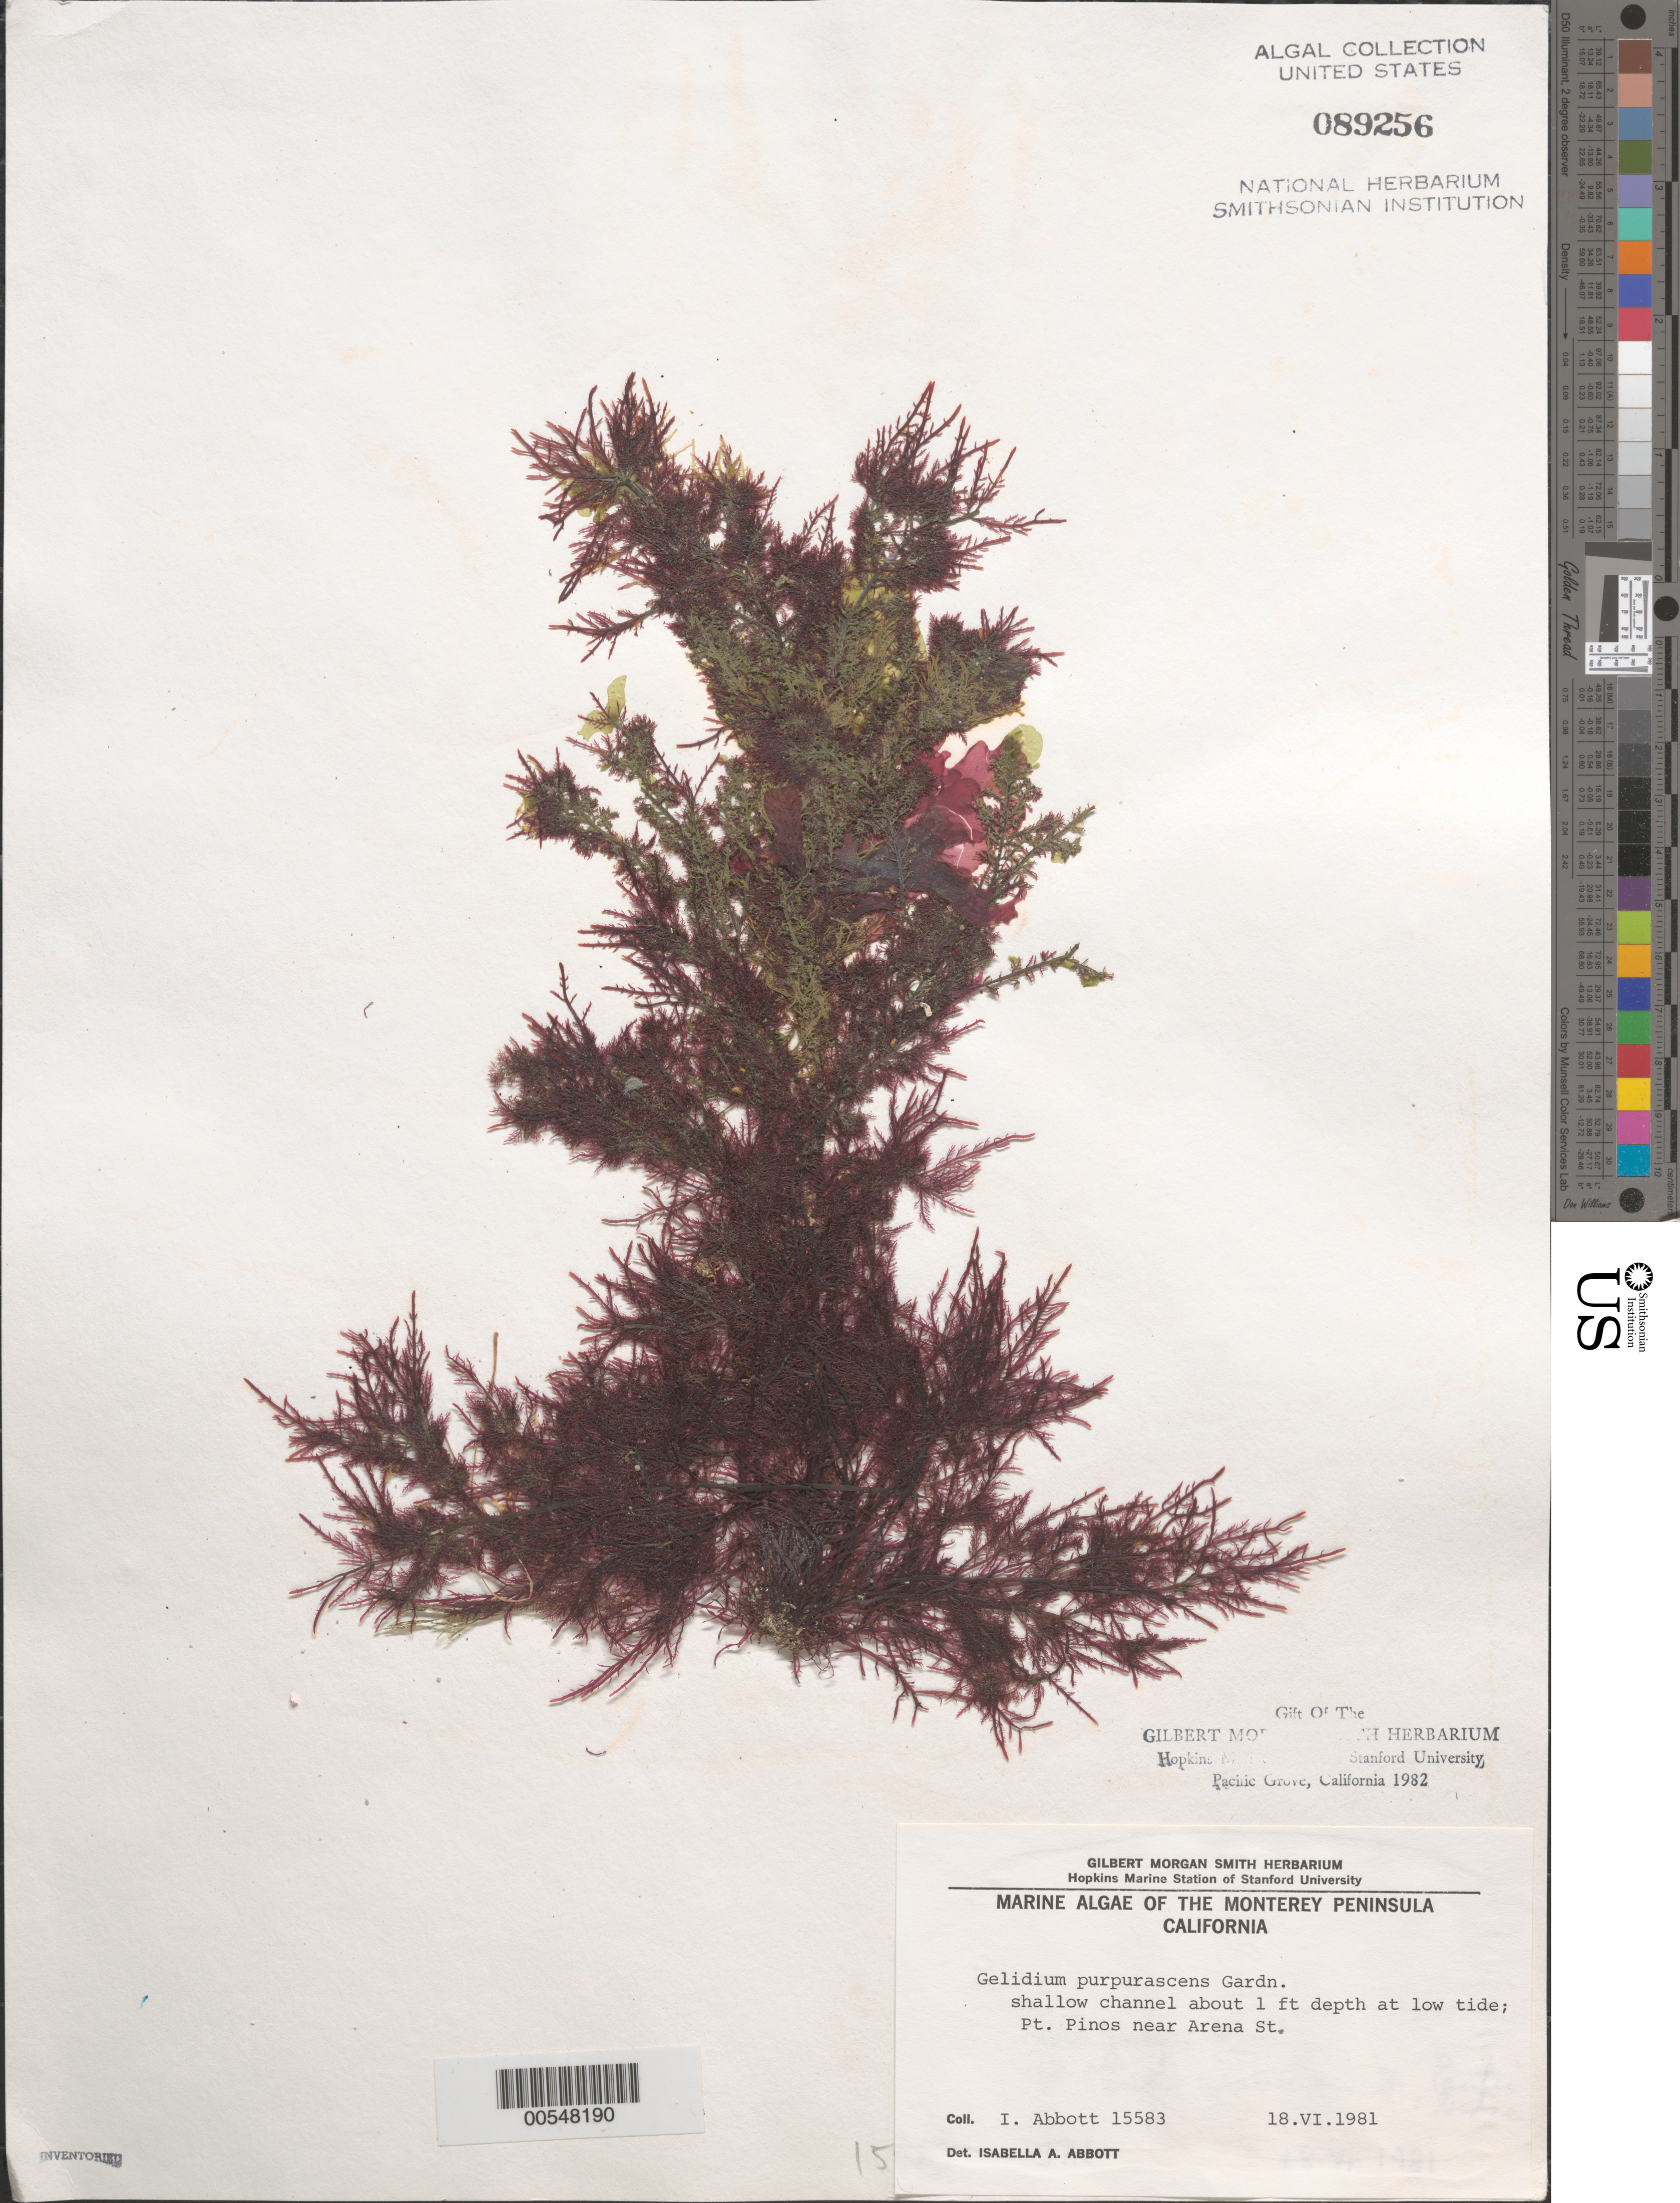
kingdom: Plantae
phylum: Rhodophyta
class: Florideophyceae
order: Gelidiales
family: Gelidiaceae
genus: Gelidium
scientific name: Gelidium purpurascens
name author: N.L. Gardner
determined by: Abbott, Isabella A.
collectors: I. A. Abbott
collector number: IAA 15583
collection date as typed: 18 Jun 1981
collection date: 1981-06-18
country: United States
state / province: California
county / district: Monterey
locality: Point Pinos, near Arena Street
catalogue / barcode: US 89256